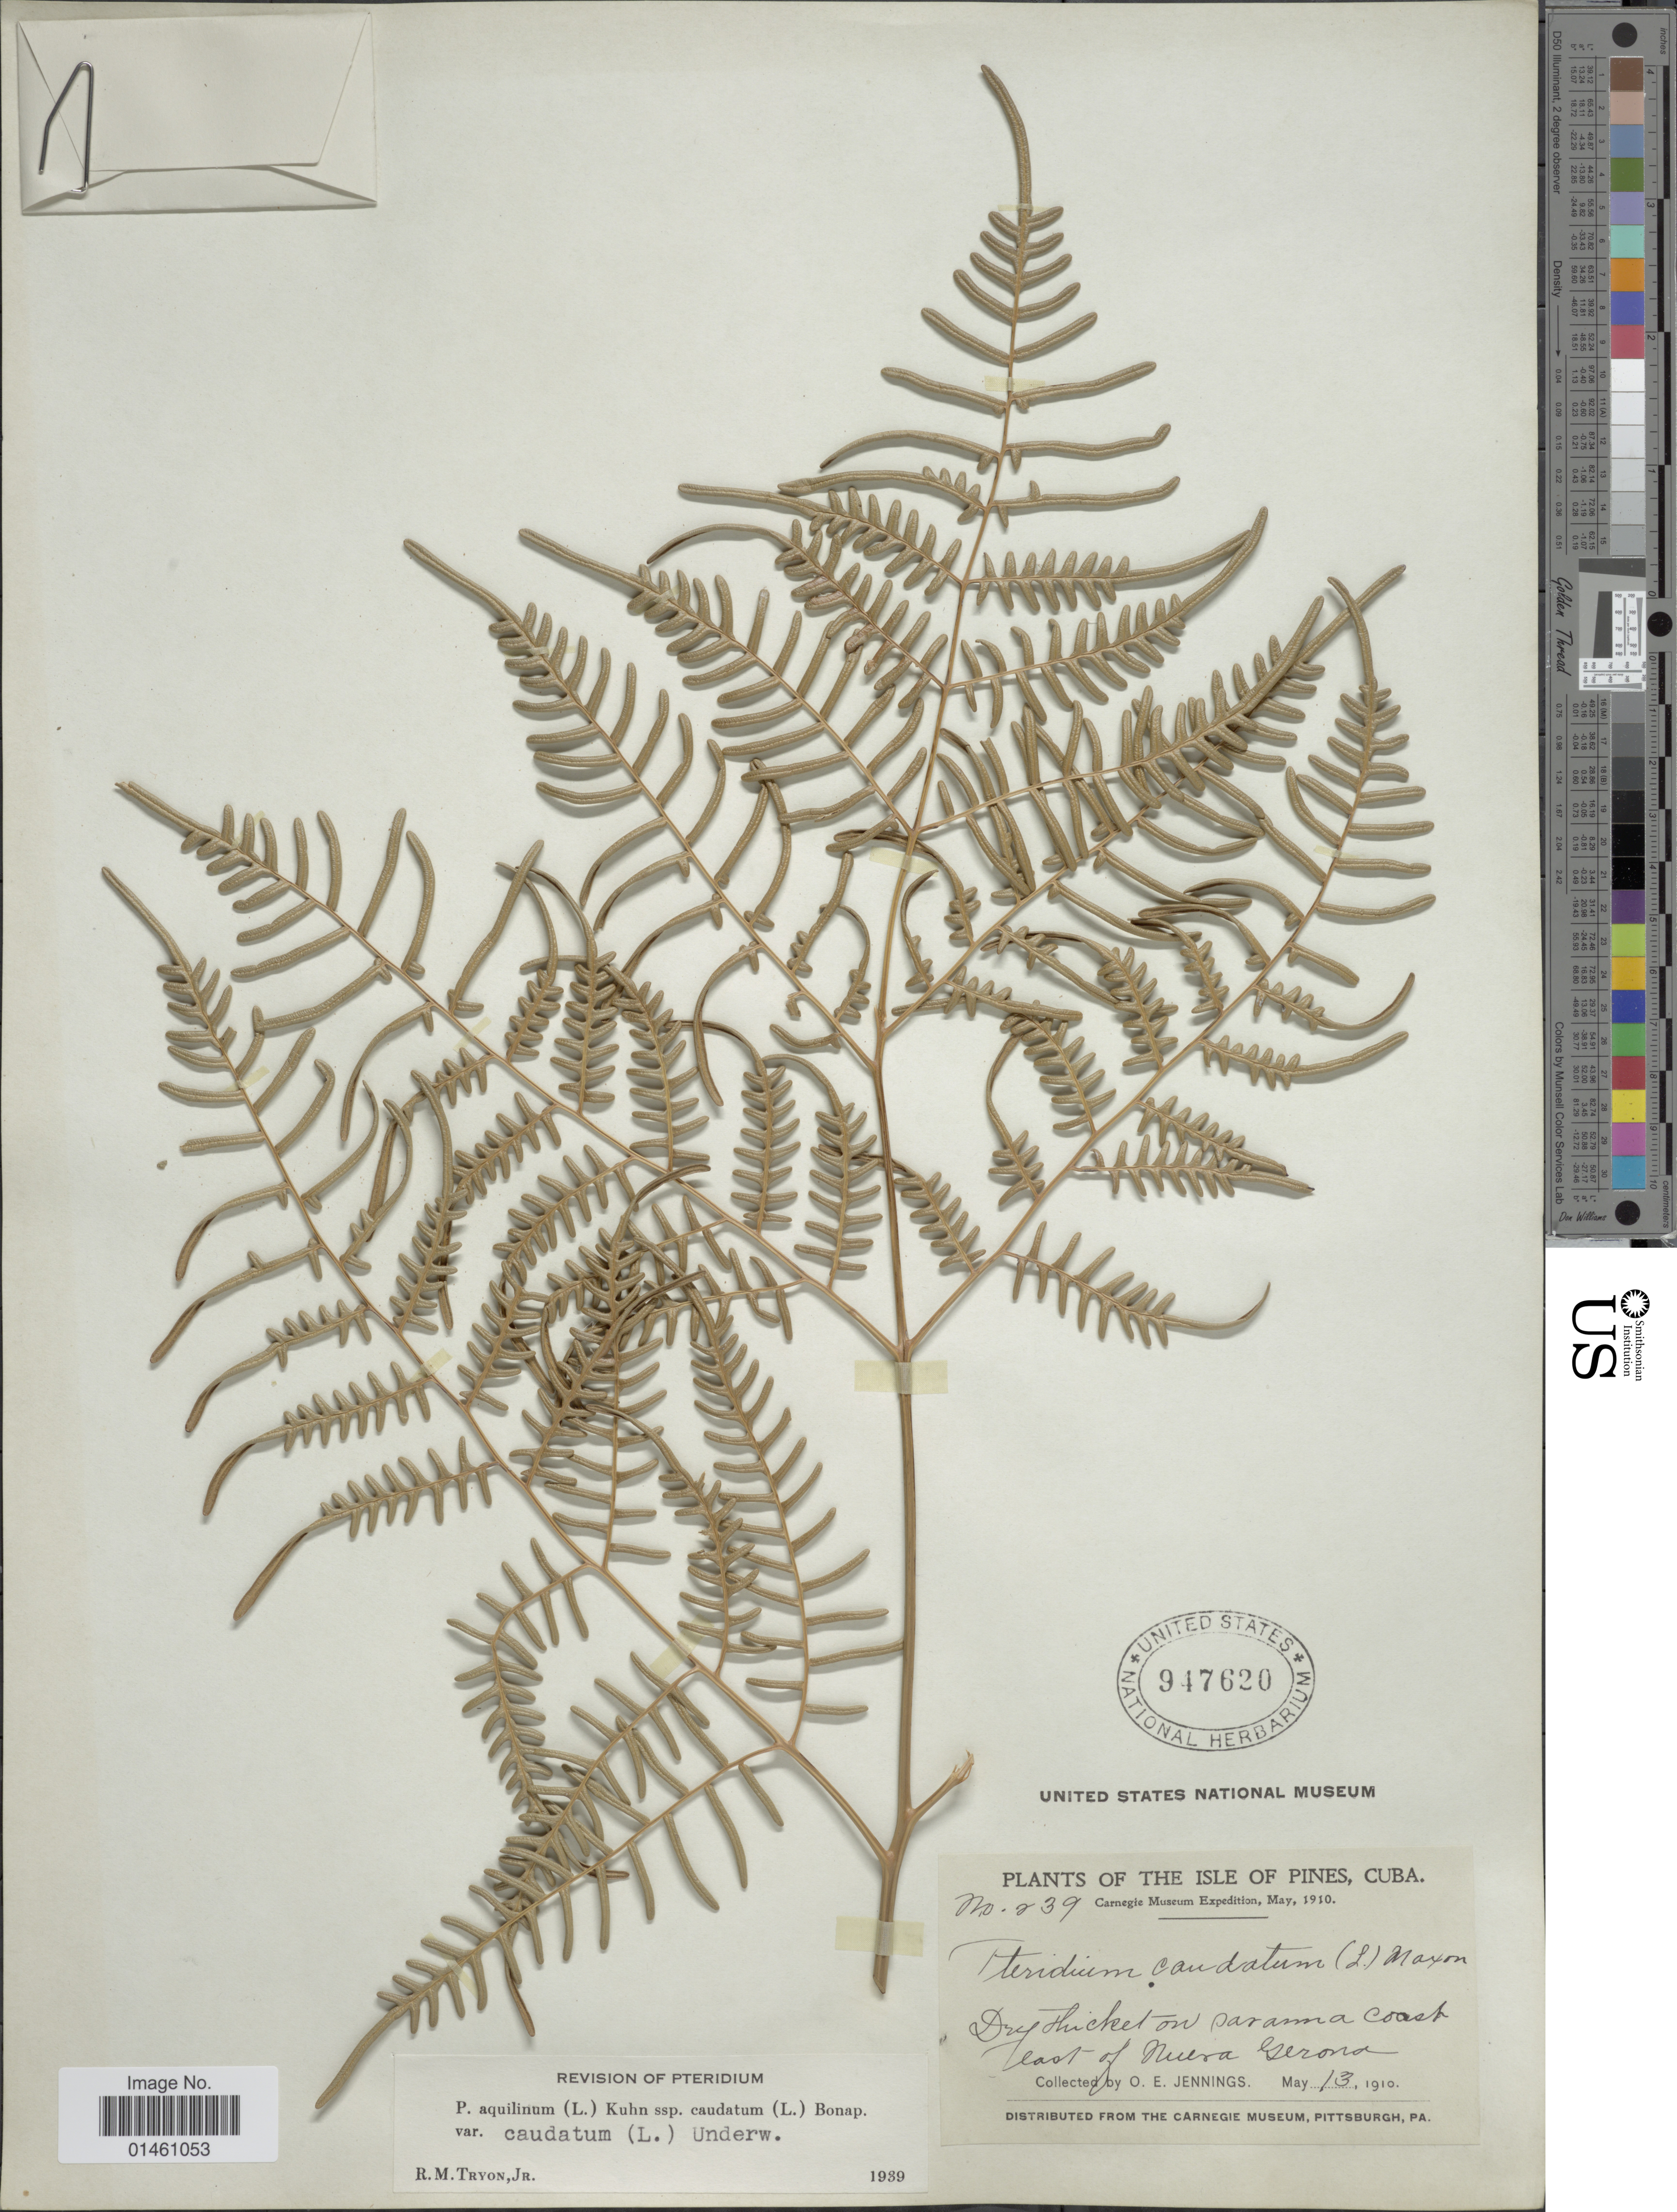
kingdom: Plantae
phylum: Tracheophyta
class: Polypodiopsida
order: Polypodiales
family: Dennstaedtiaceae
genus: Pteridium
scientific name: Pteridium caudatum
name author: (L.) Maxon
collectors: O. E. Jennings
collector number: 239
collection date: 1910-05-13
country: Cuba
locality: Isle of Pines, dry thicket on parama coast east of Nueva Gerona.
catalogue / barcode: US 947620